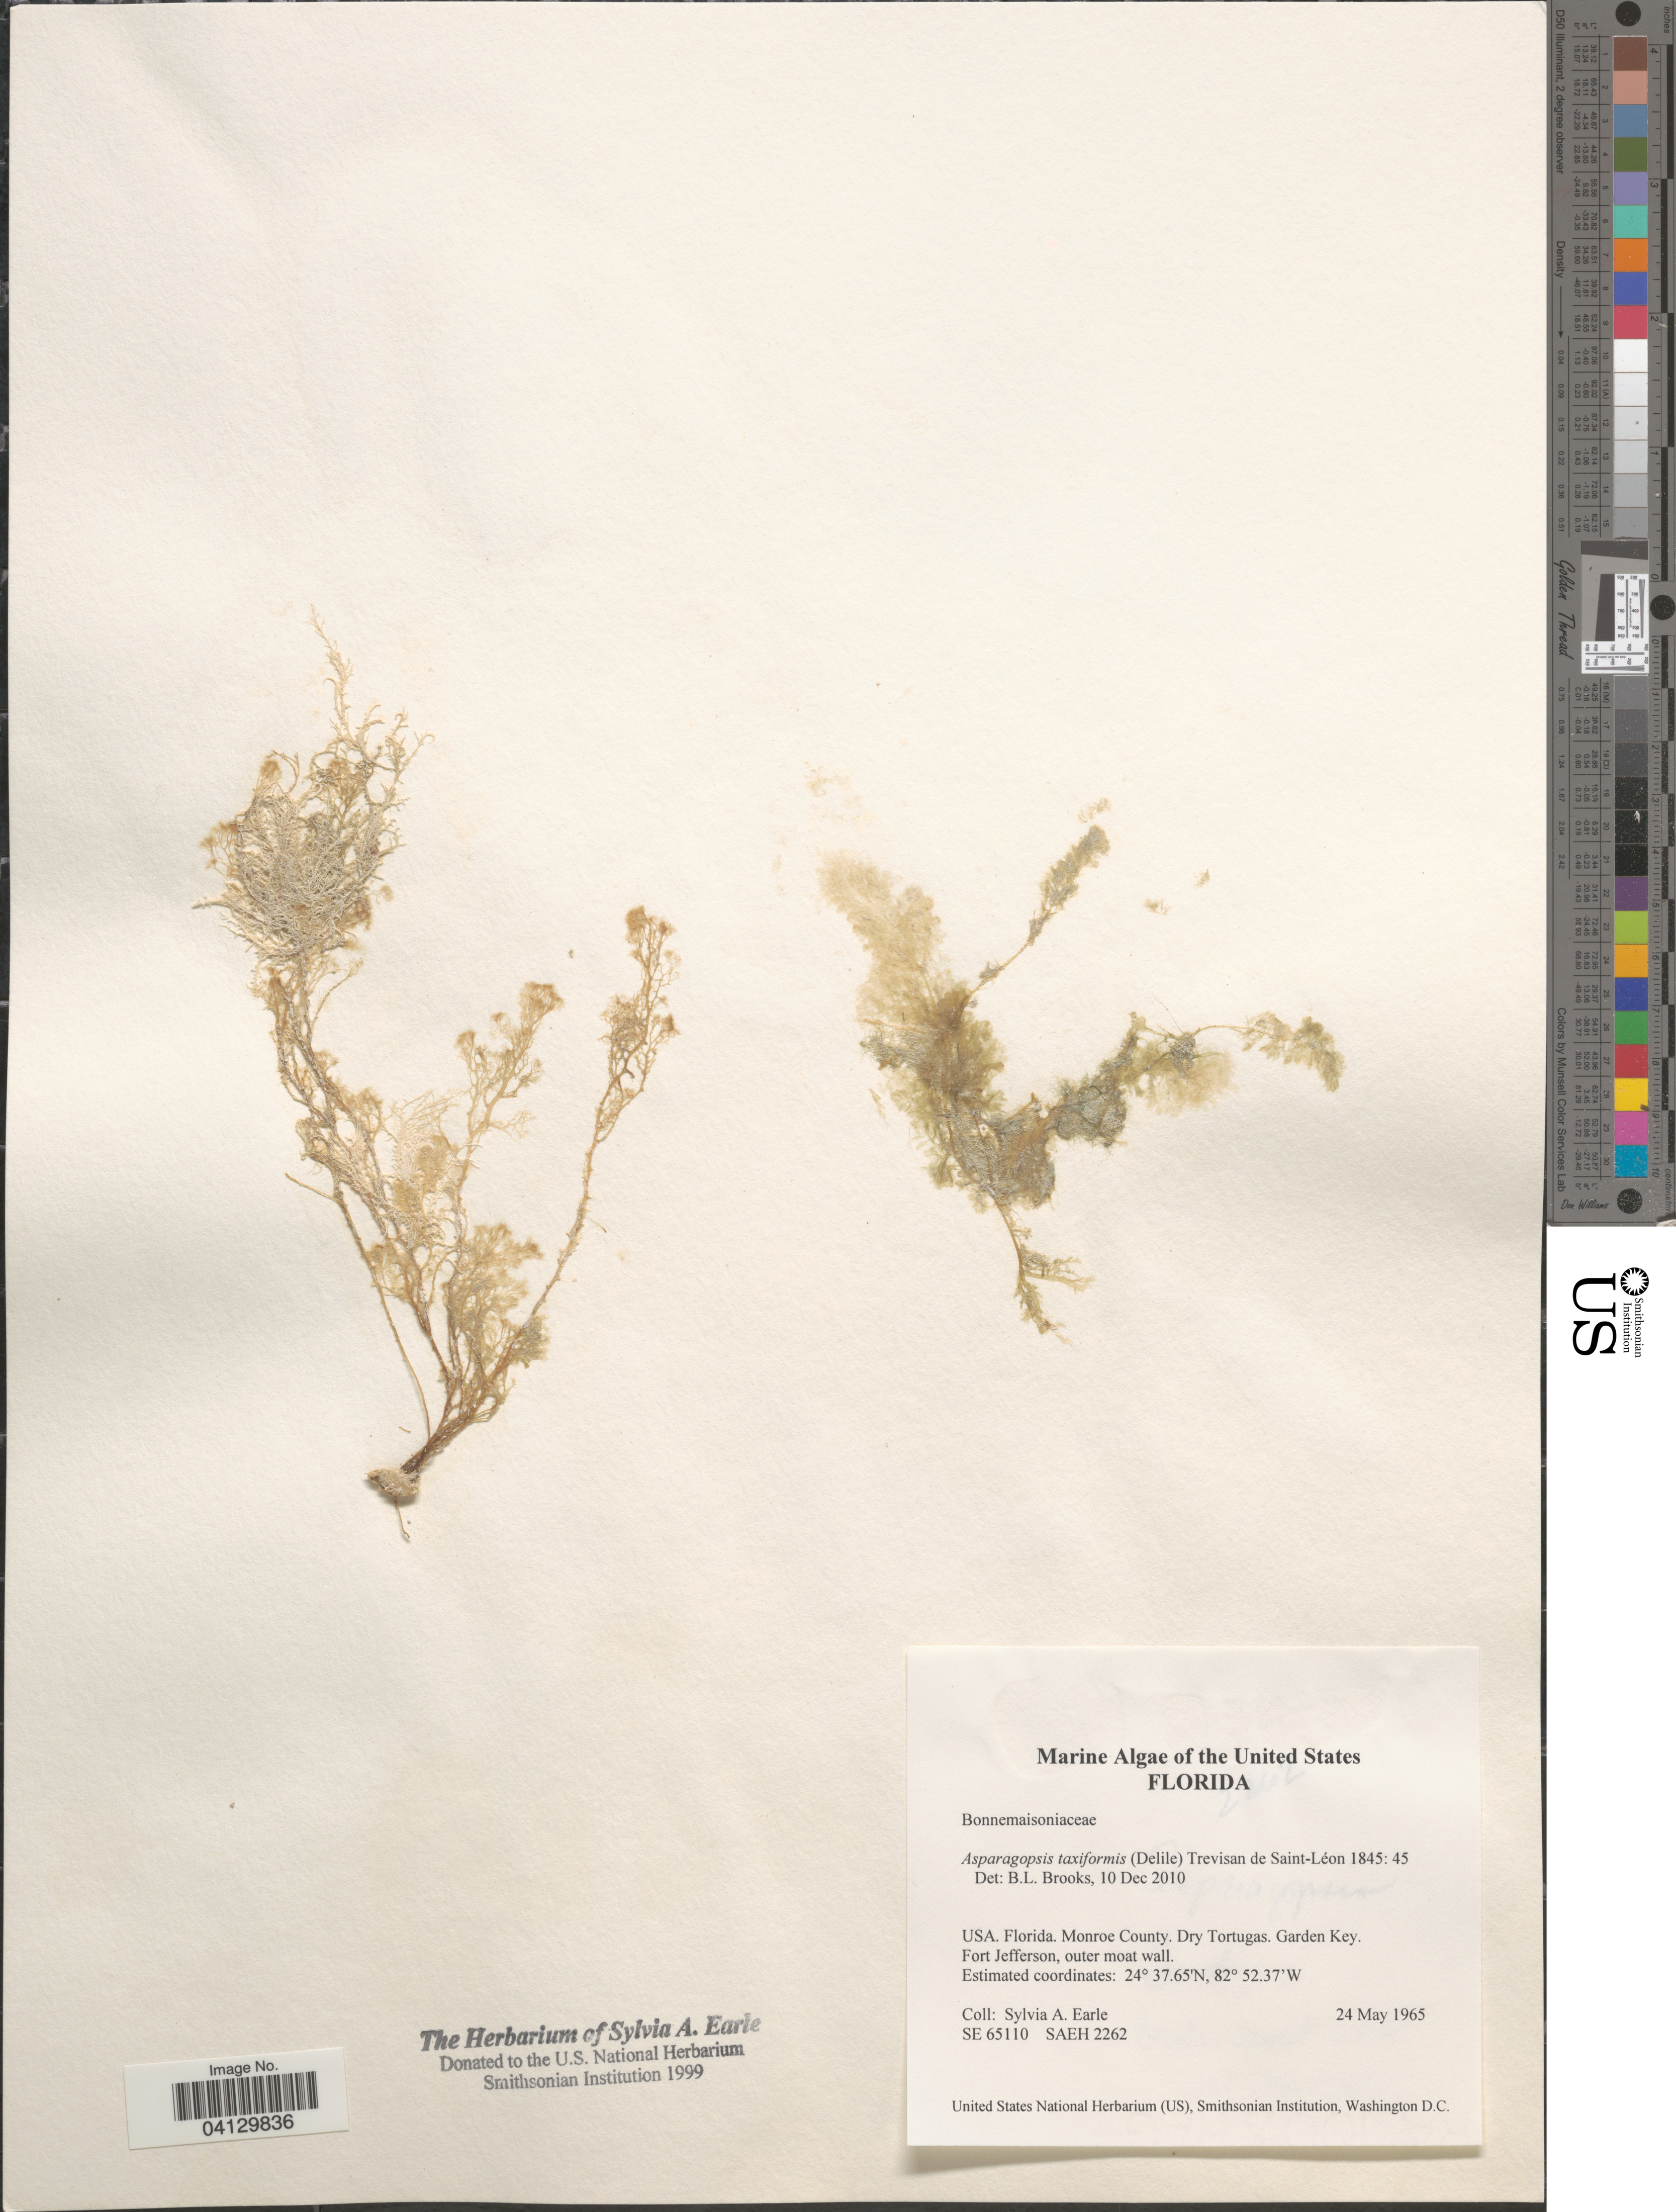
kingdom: Plantae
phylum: Rhodophyta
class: Florideophyceae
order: Bonnemaisoniales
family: Bonnemaisoniaceae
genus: Asparagopsis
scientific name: Asparagopsis taxiformis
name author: (Delile) Trevis.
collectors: S. A. Earle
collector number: SE65110/SAEH2262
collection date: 1965-05-24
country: United States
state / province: Florida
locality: Monroe County. Dry Tortugas. Garden Key. Fort Jefferson, outer moat wall.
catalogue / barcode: US 328693